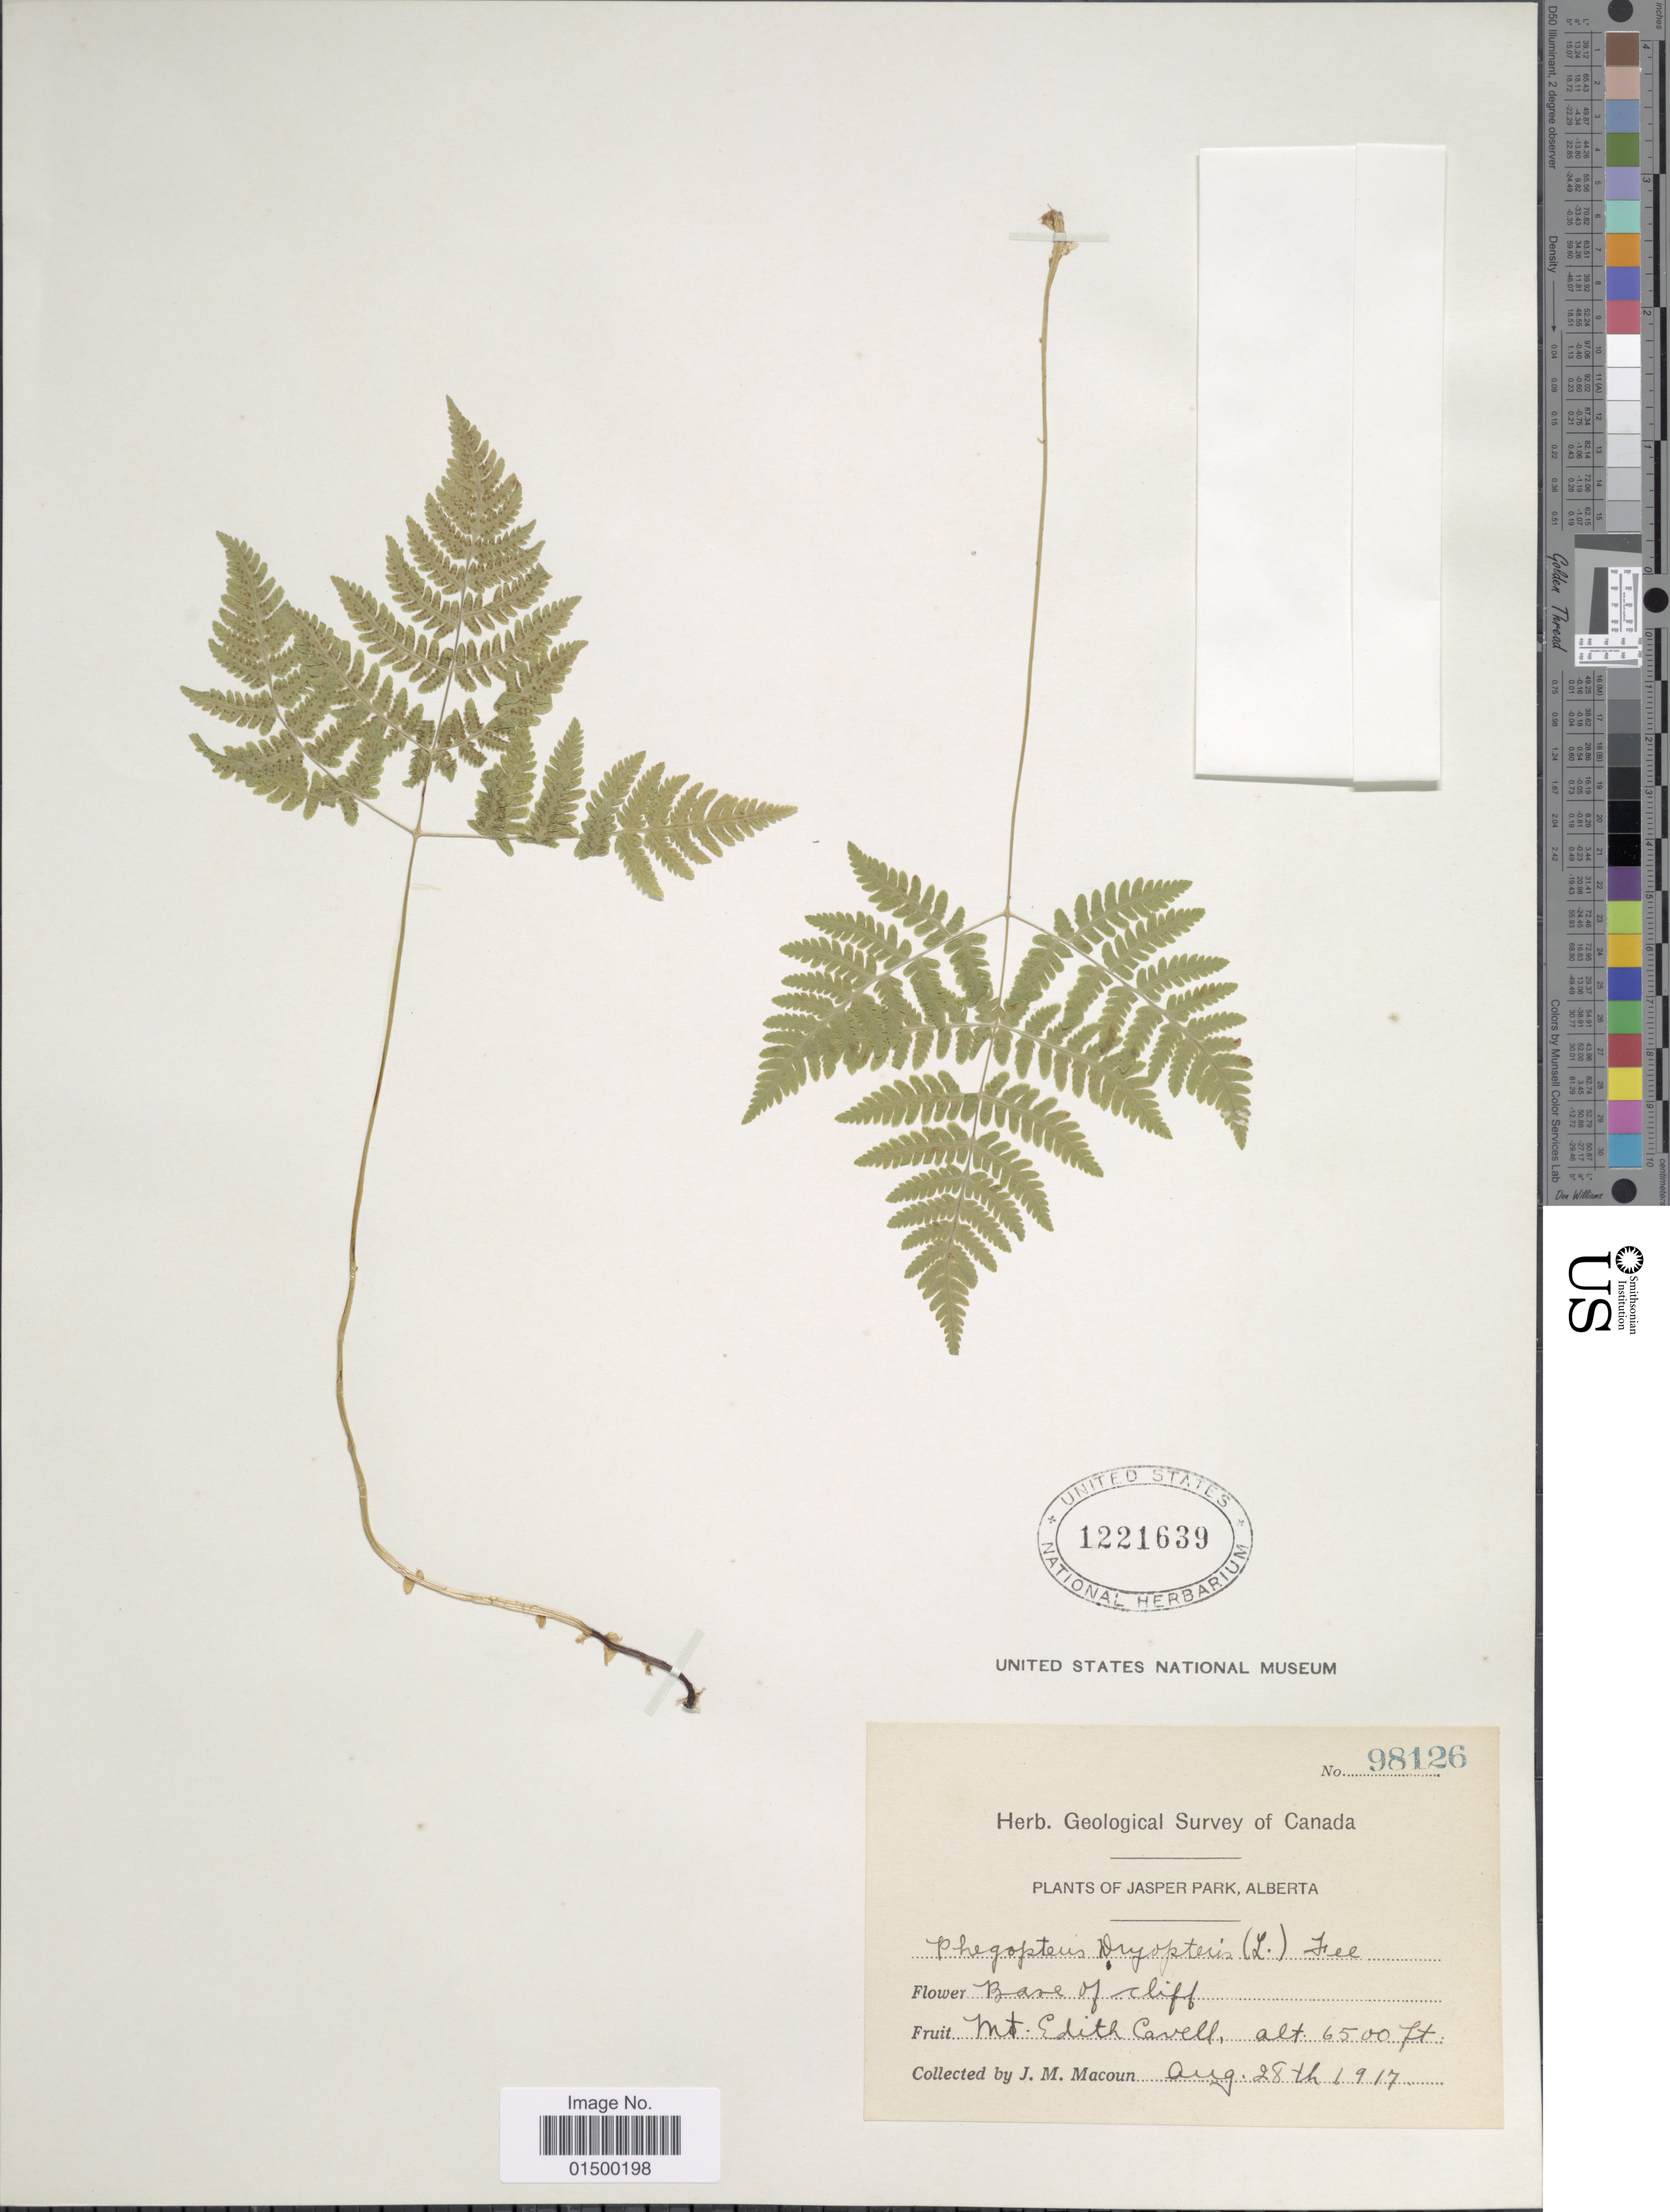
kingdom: Plantae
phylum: Tracheophyta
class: Polypodiopsida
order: Polypodiales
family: Cystopteridaceae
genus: Gymnocarpium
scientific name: Gymnocarpium disjunctum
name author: (Rupr.) Ching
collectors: J. M. Macoun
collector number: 98126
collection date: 1917-08-28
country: Canada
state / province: Alberta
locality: Jasper Park, Aleberta, Base of Cliff, Mt. Edith Cavell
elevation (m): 1981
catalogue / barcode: US 1221639